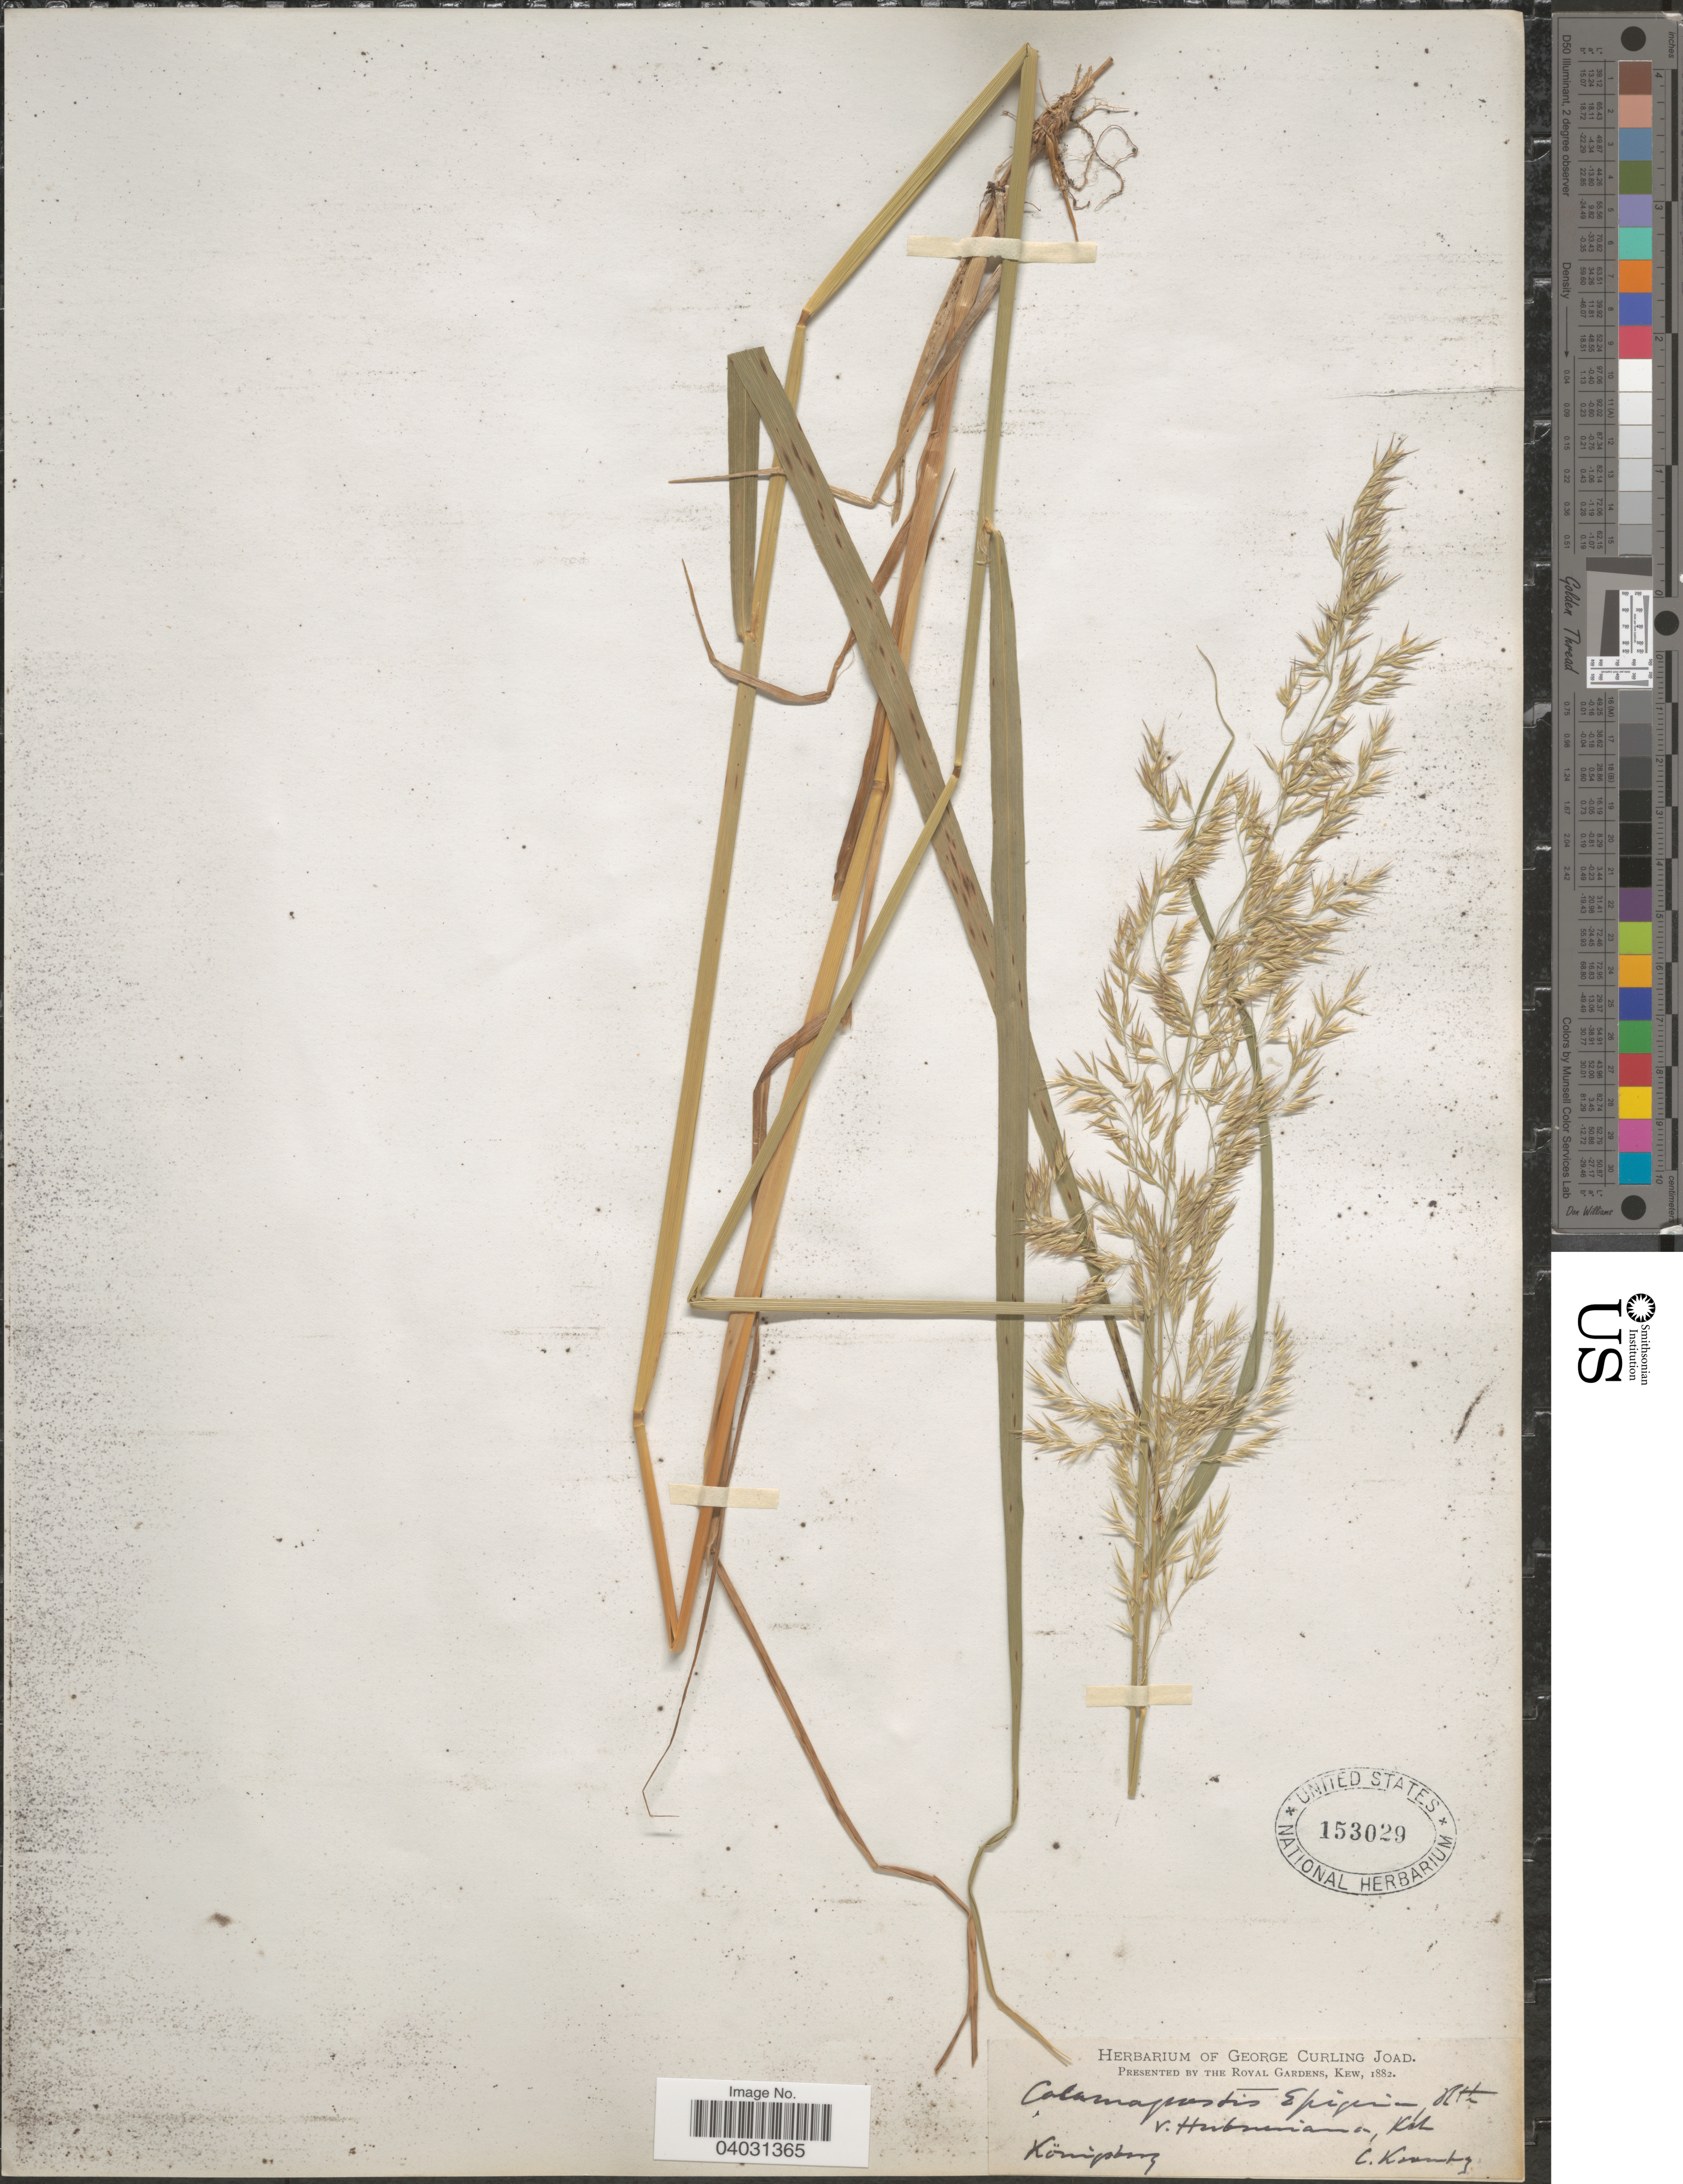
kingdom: Plantae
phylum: Tracheophyta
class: Liliopsida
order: Poales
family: Poaceae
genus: Calamagrostis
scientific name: Calamagrostis epigeios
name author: (L.) Roth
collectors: C. Kuntz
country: Russian Federation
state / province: Kaliningrad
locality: Königsberg.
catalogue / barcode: US 153029